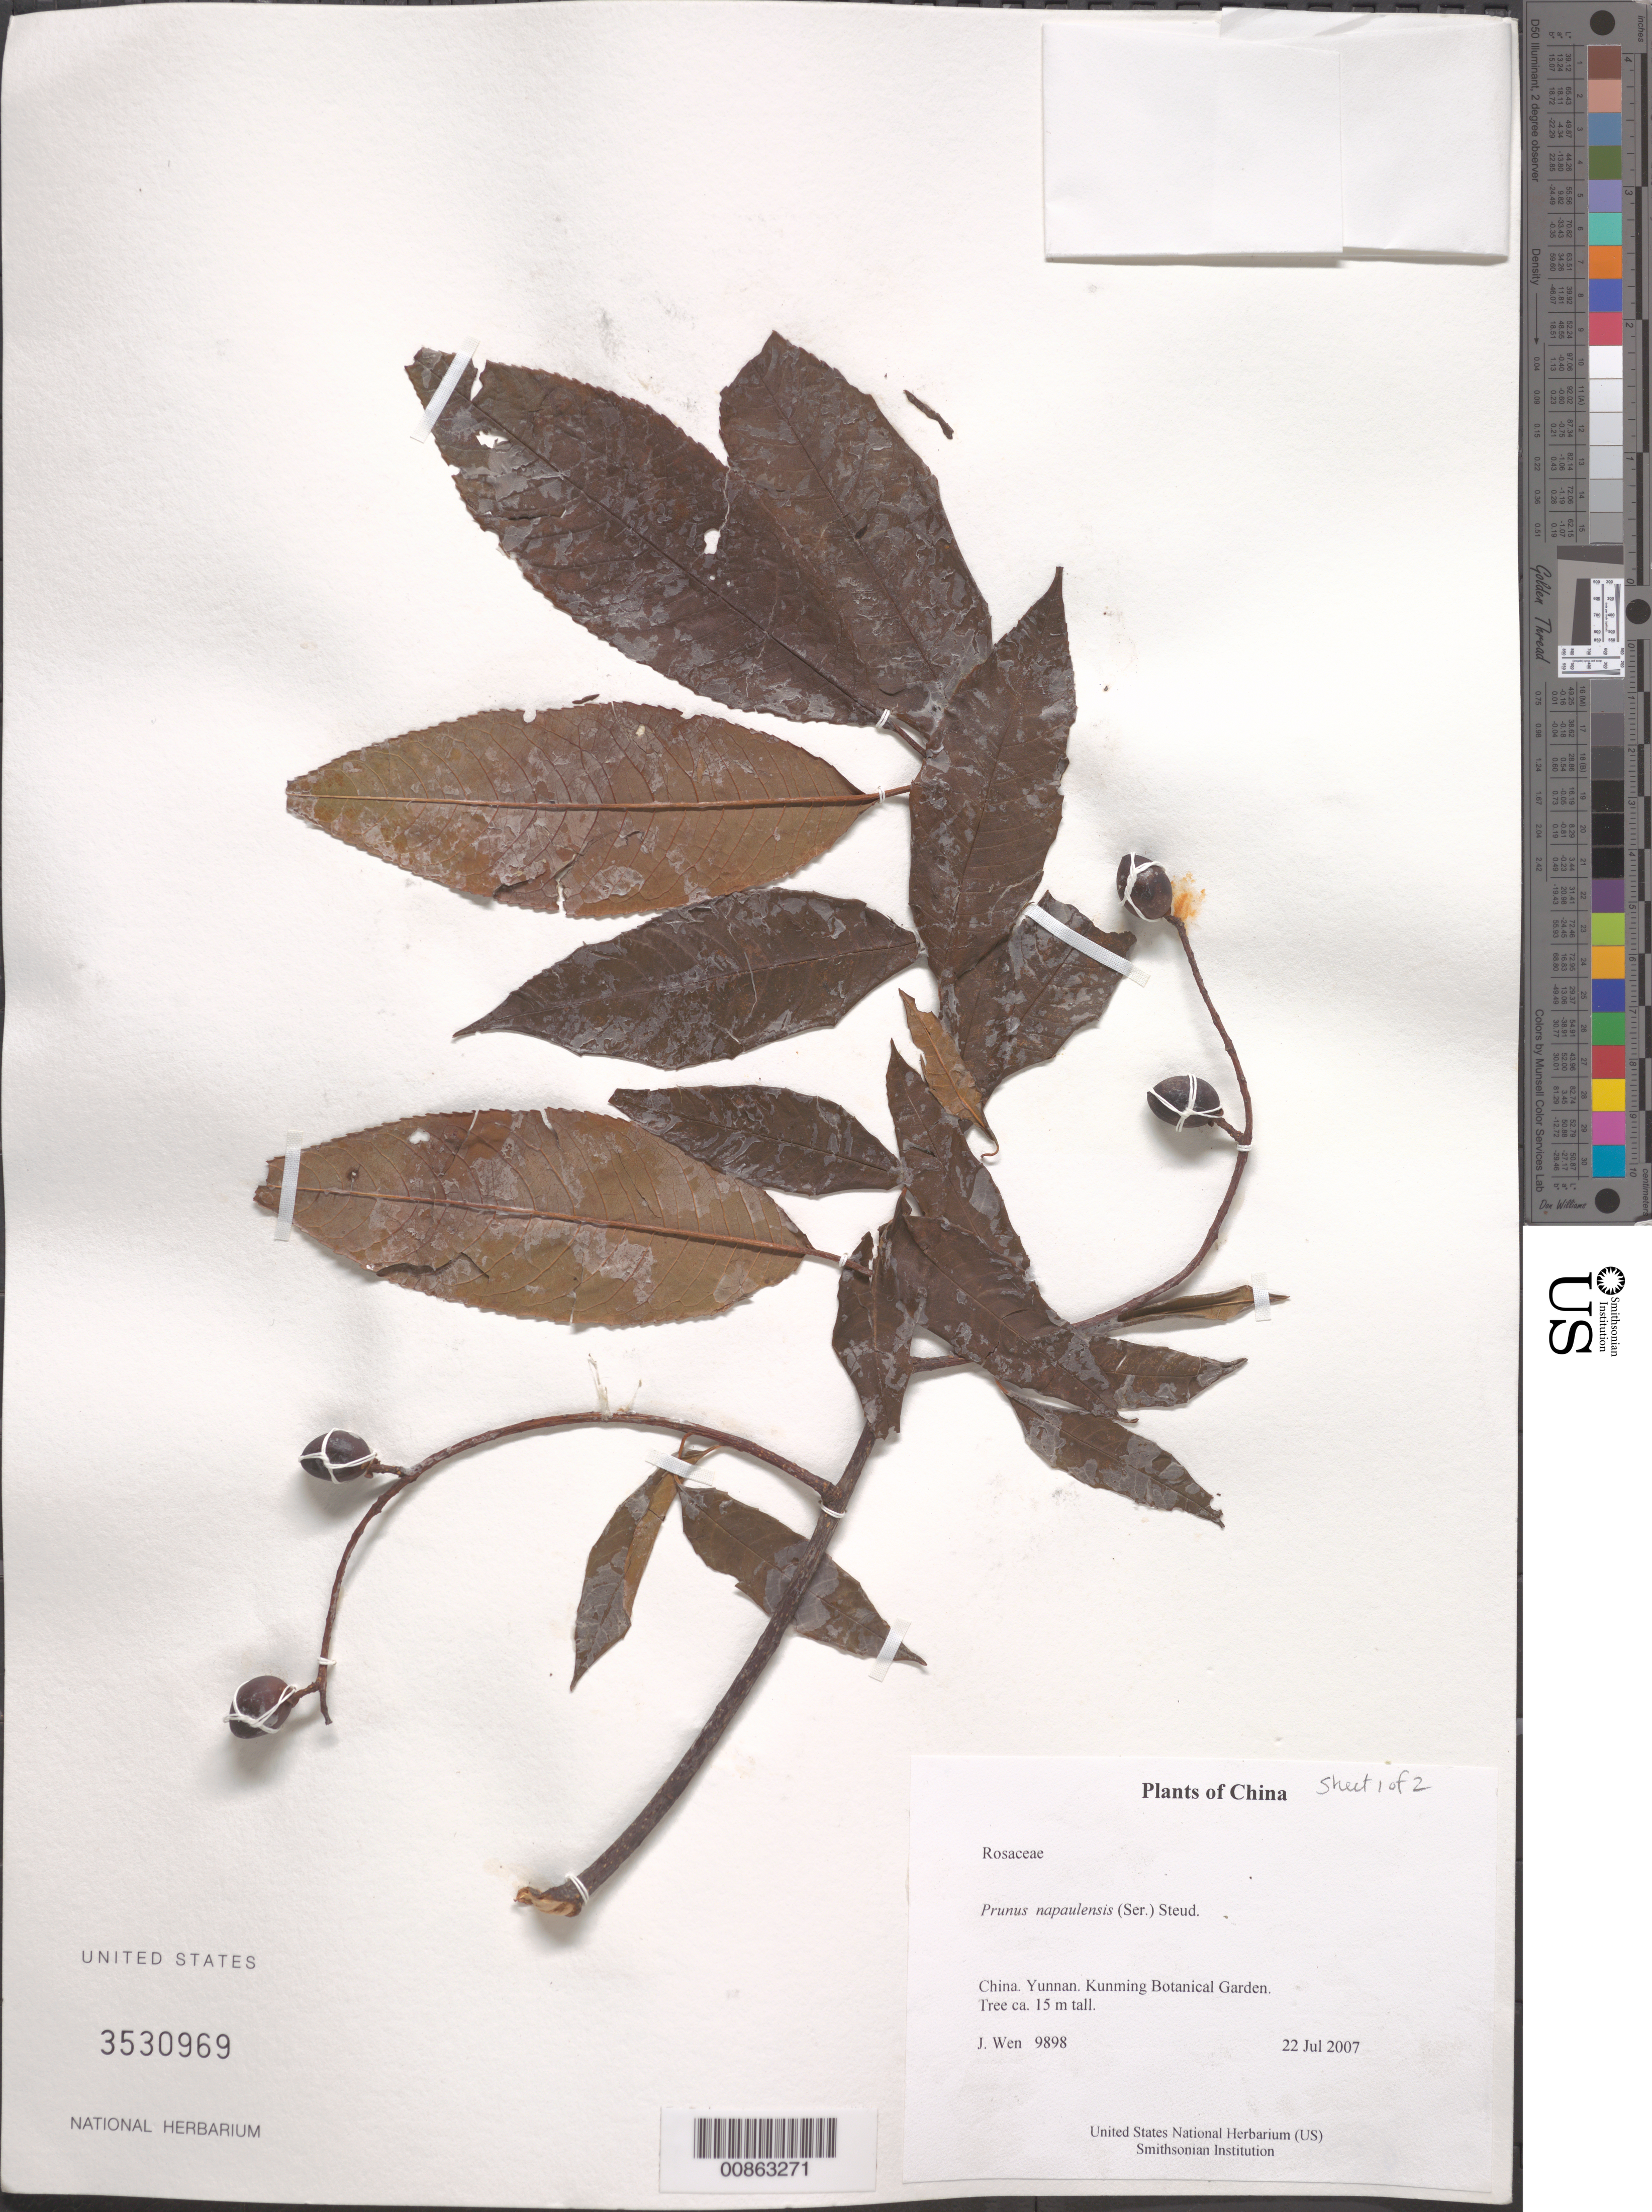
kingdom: Plantae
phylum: Tracheophyta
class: Magnoliopsida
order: Rosales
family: Rosaceae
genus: Prunus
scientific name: Prunus napaulensis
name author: (Ser.) Steud.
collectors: J. Wen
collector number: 9898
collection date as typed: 22 Jul 2007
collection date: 2007-07-22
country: China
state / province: Yunnan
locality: Kunming Botanical Garden.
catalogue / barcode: US 3530969